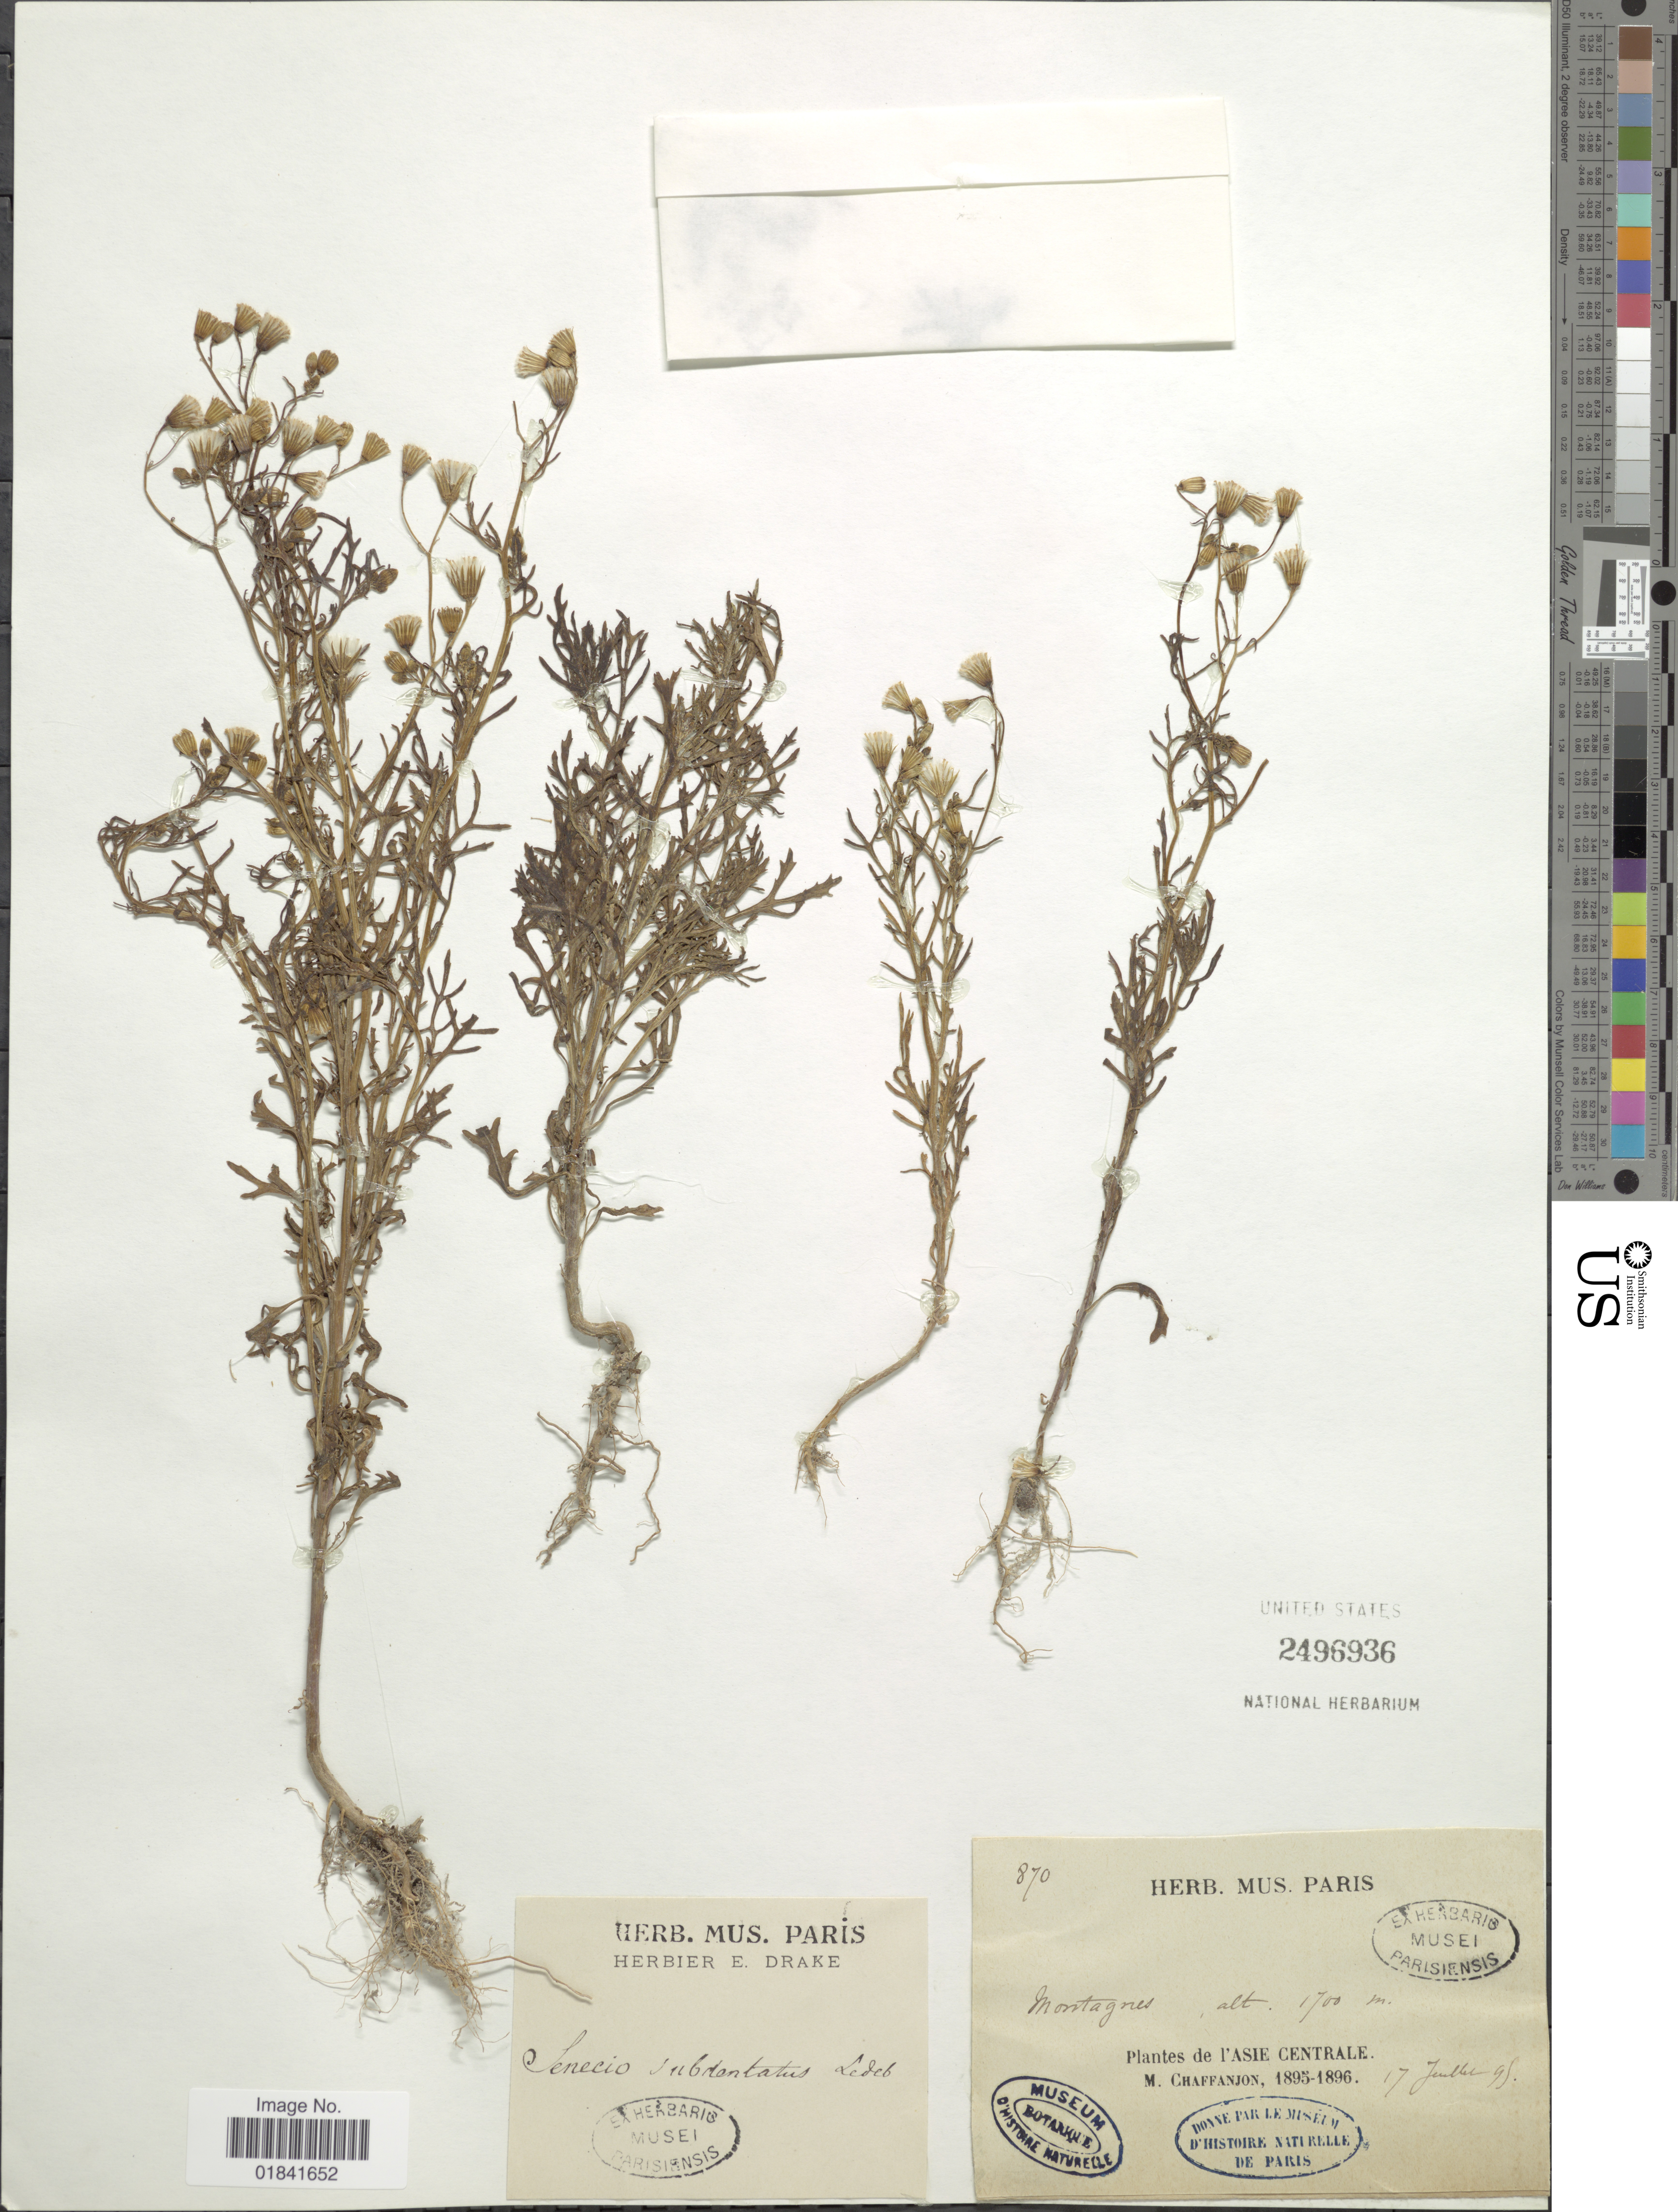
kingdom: Plantae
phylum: Tracheophyta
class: Magnoliopsida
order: Asterales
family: Asteraceae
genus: Senecio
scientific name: Senecio subdentatus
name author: (Bunge) Turcz.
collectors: M. Chaffanjon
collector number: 870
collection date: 1896-07-17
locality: Montagnes, l' Asie Centrale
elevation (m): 1700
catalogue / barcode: US 2496936